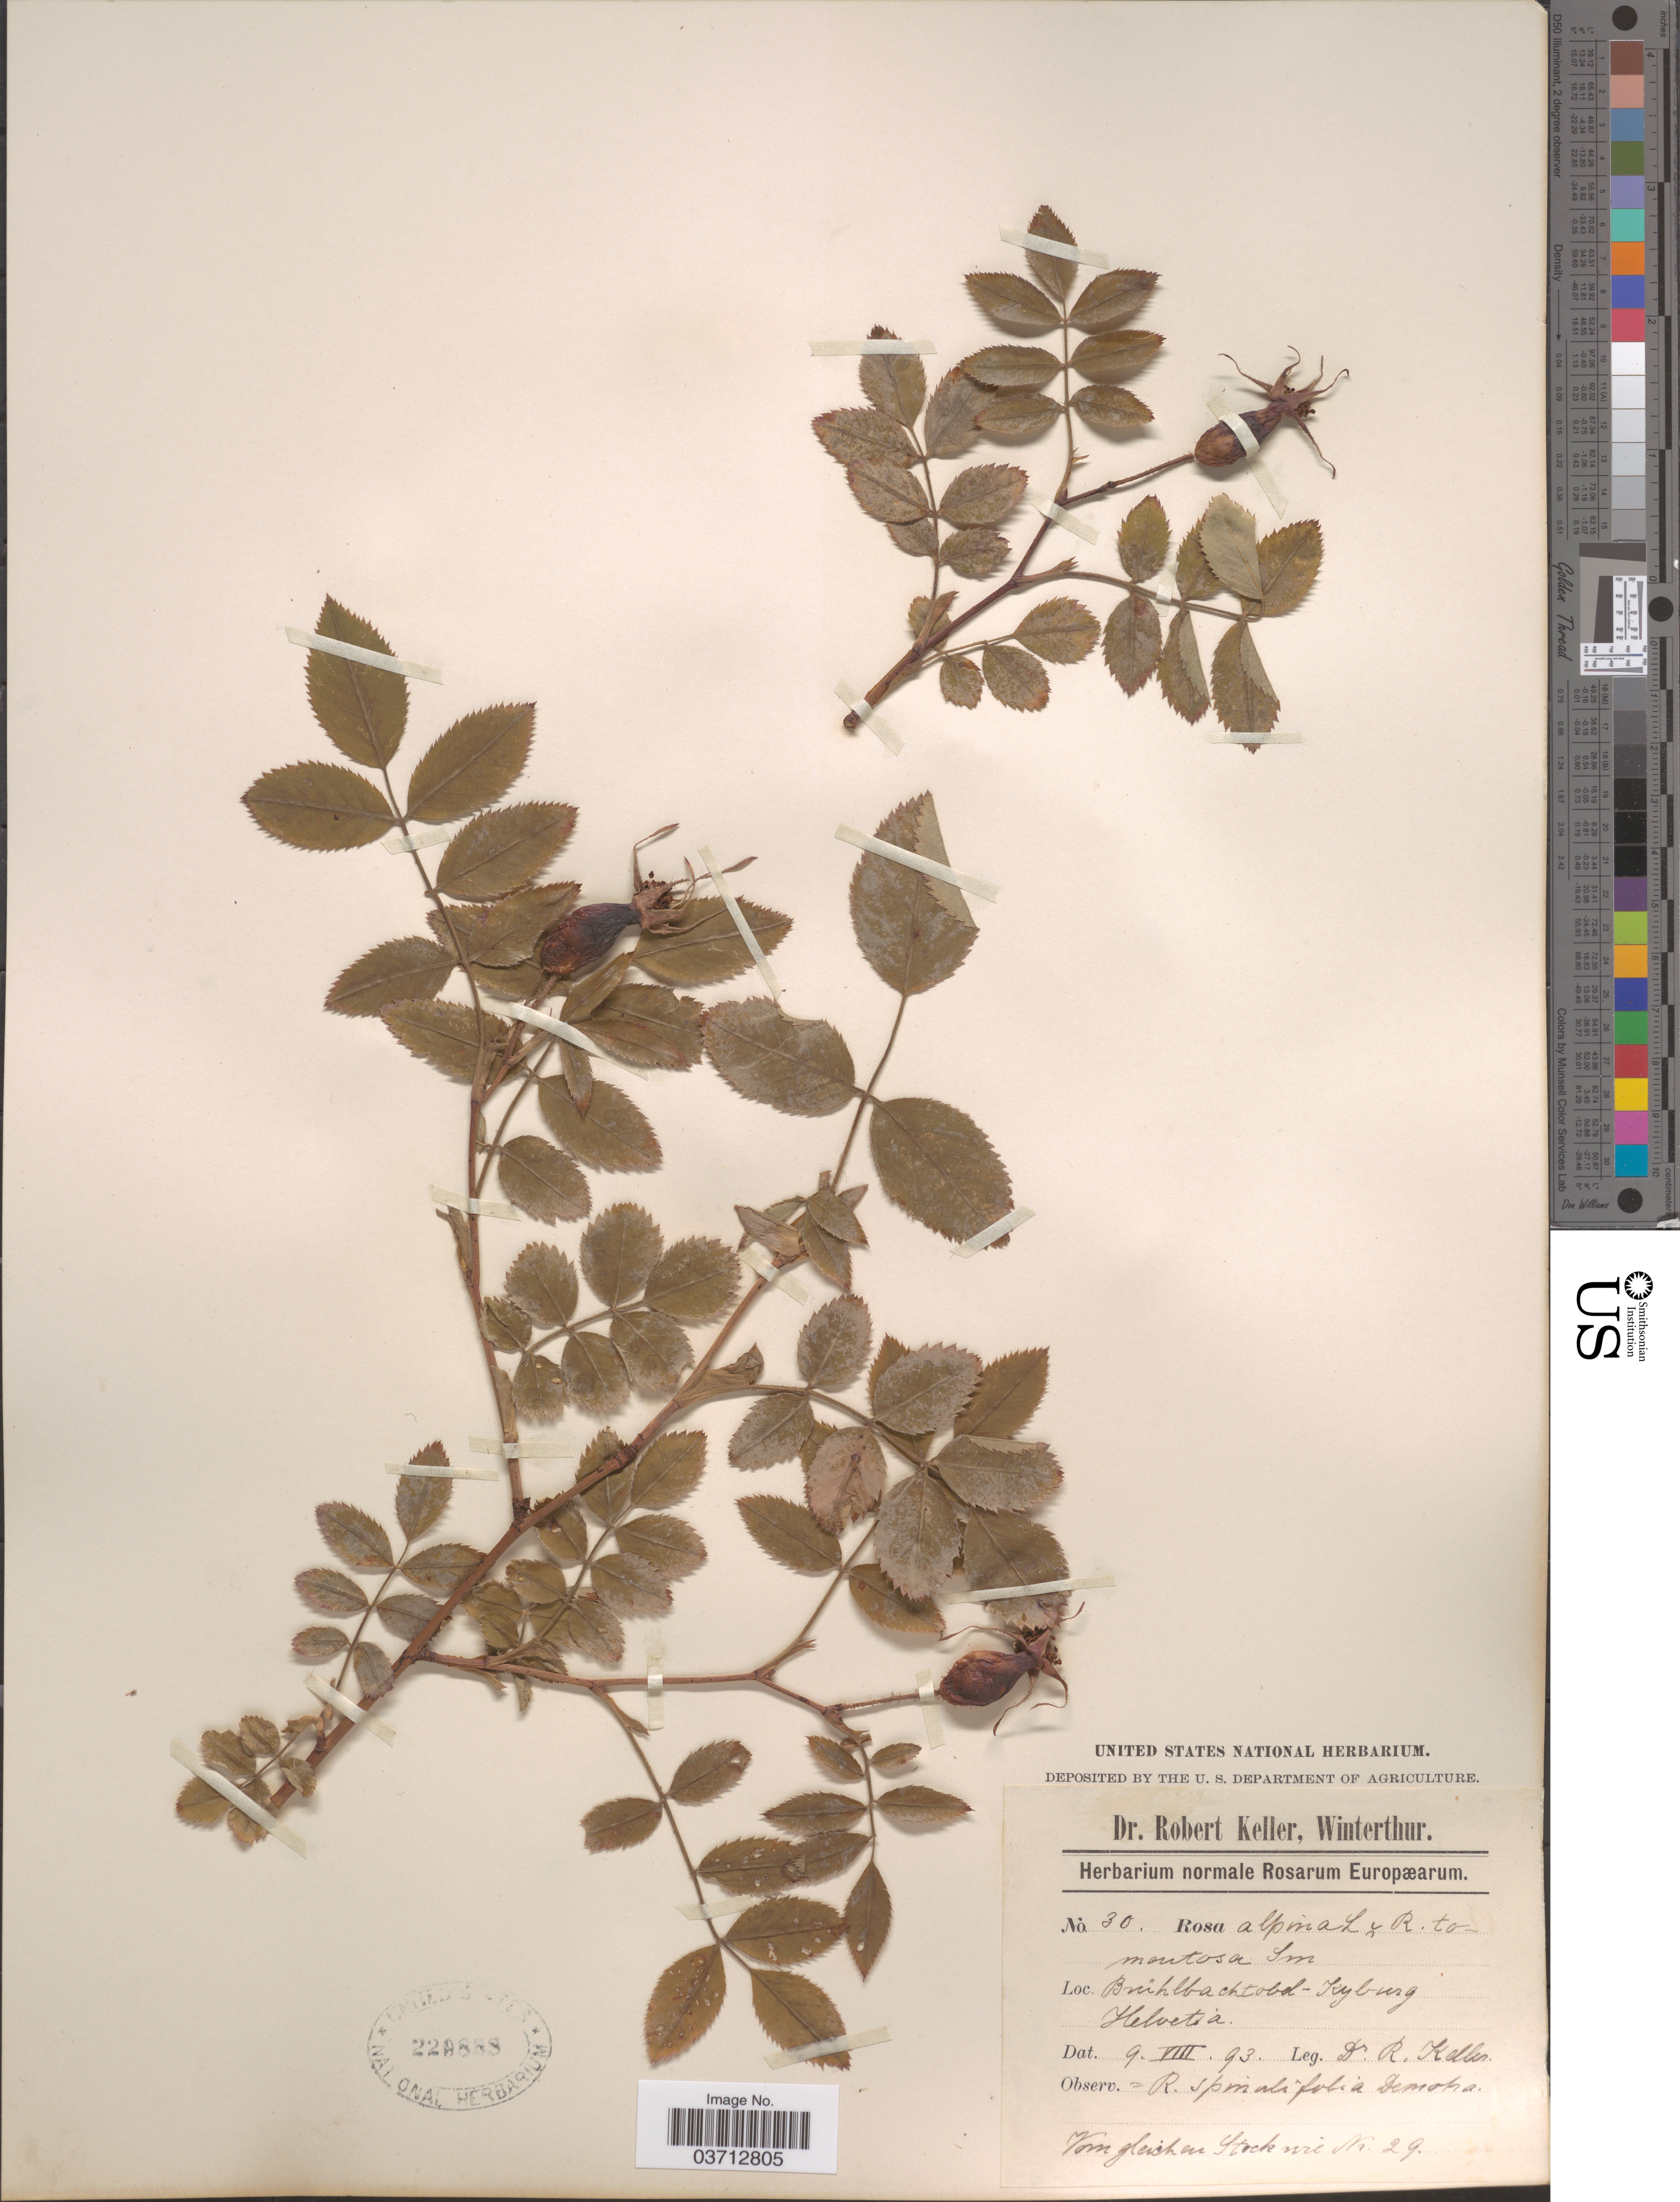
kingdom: Plantae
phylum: Tracheophyta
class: Magnoliopsida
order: Rosales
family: Rosaceae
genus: Rosa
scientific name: Rosa alpina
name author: L.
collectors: R. Keller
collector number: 30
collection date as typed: Transcribed d/m/y: 9/8/93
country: Switzerland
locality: Brühlbachtobel - Kyburg. Helvetia.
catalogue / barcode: US 229888